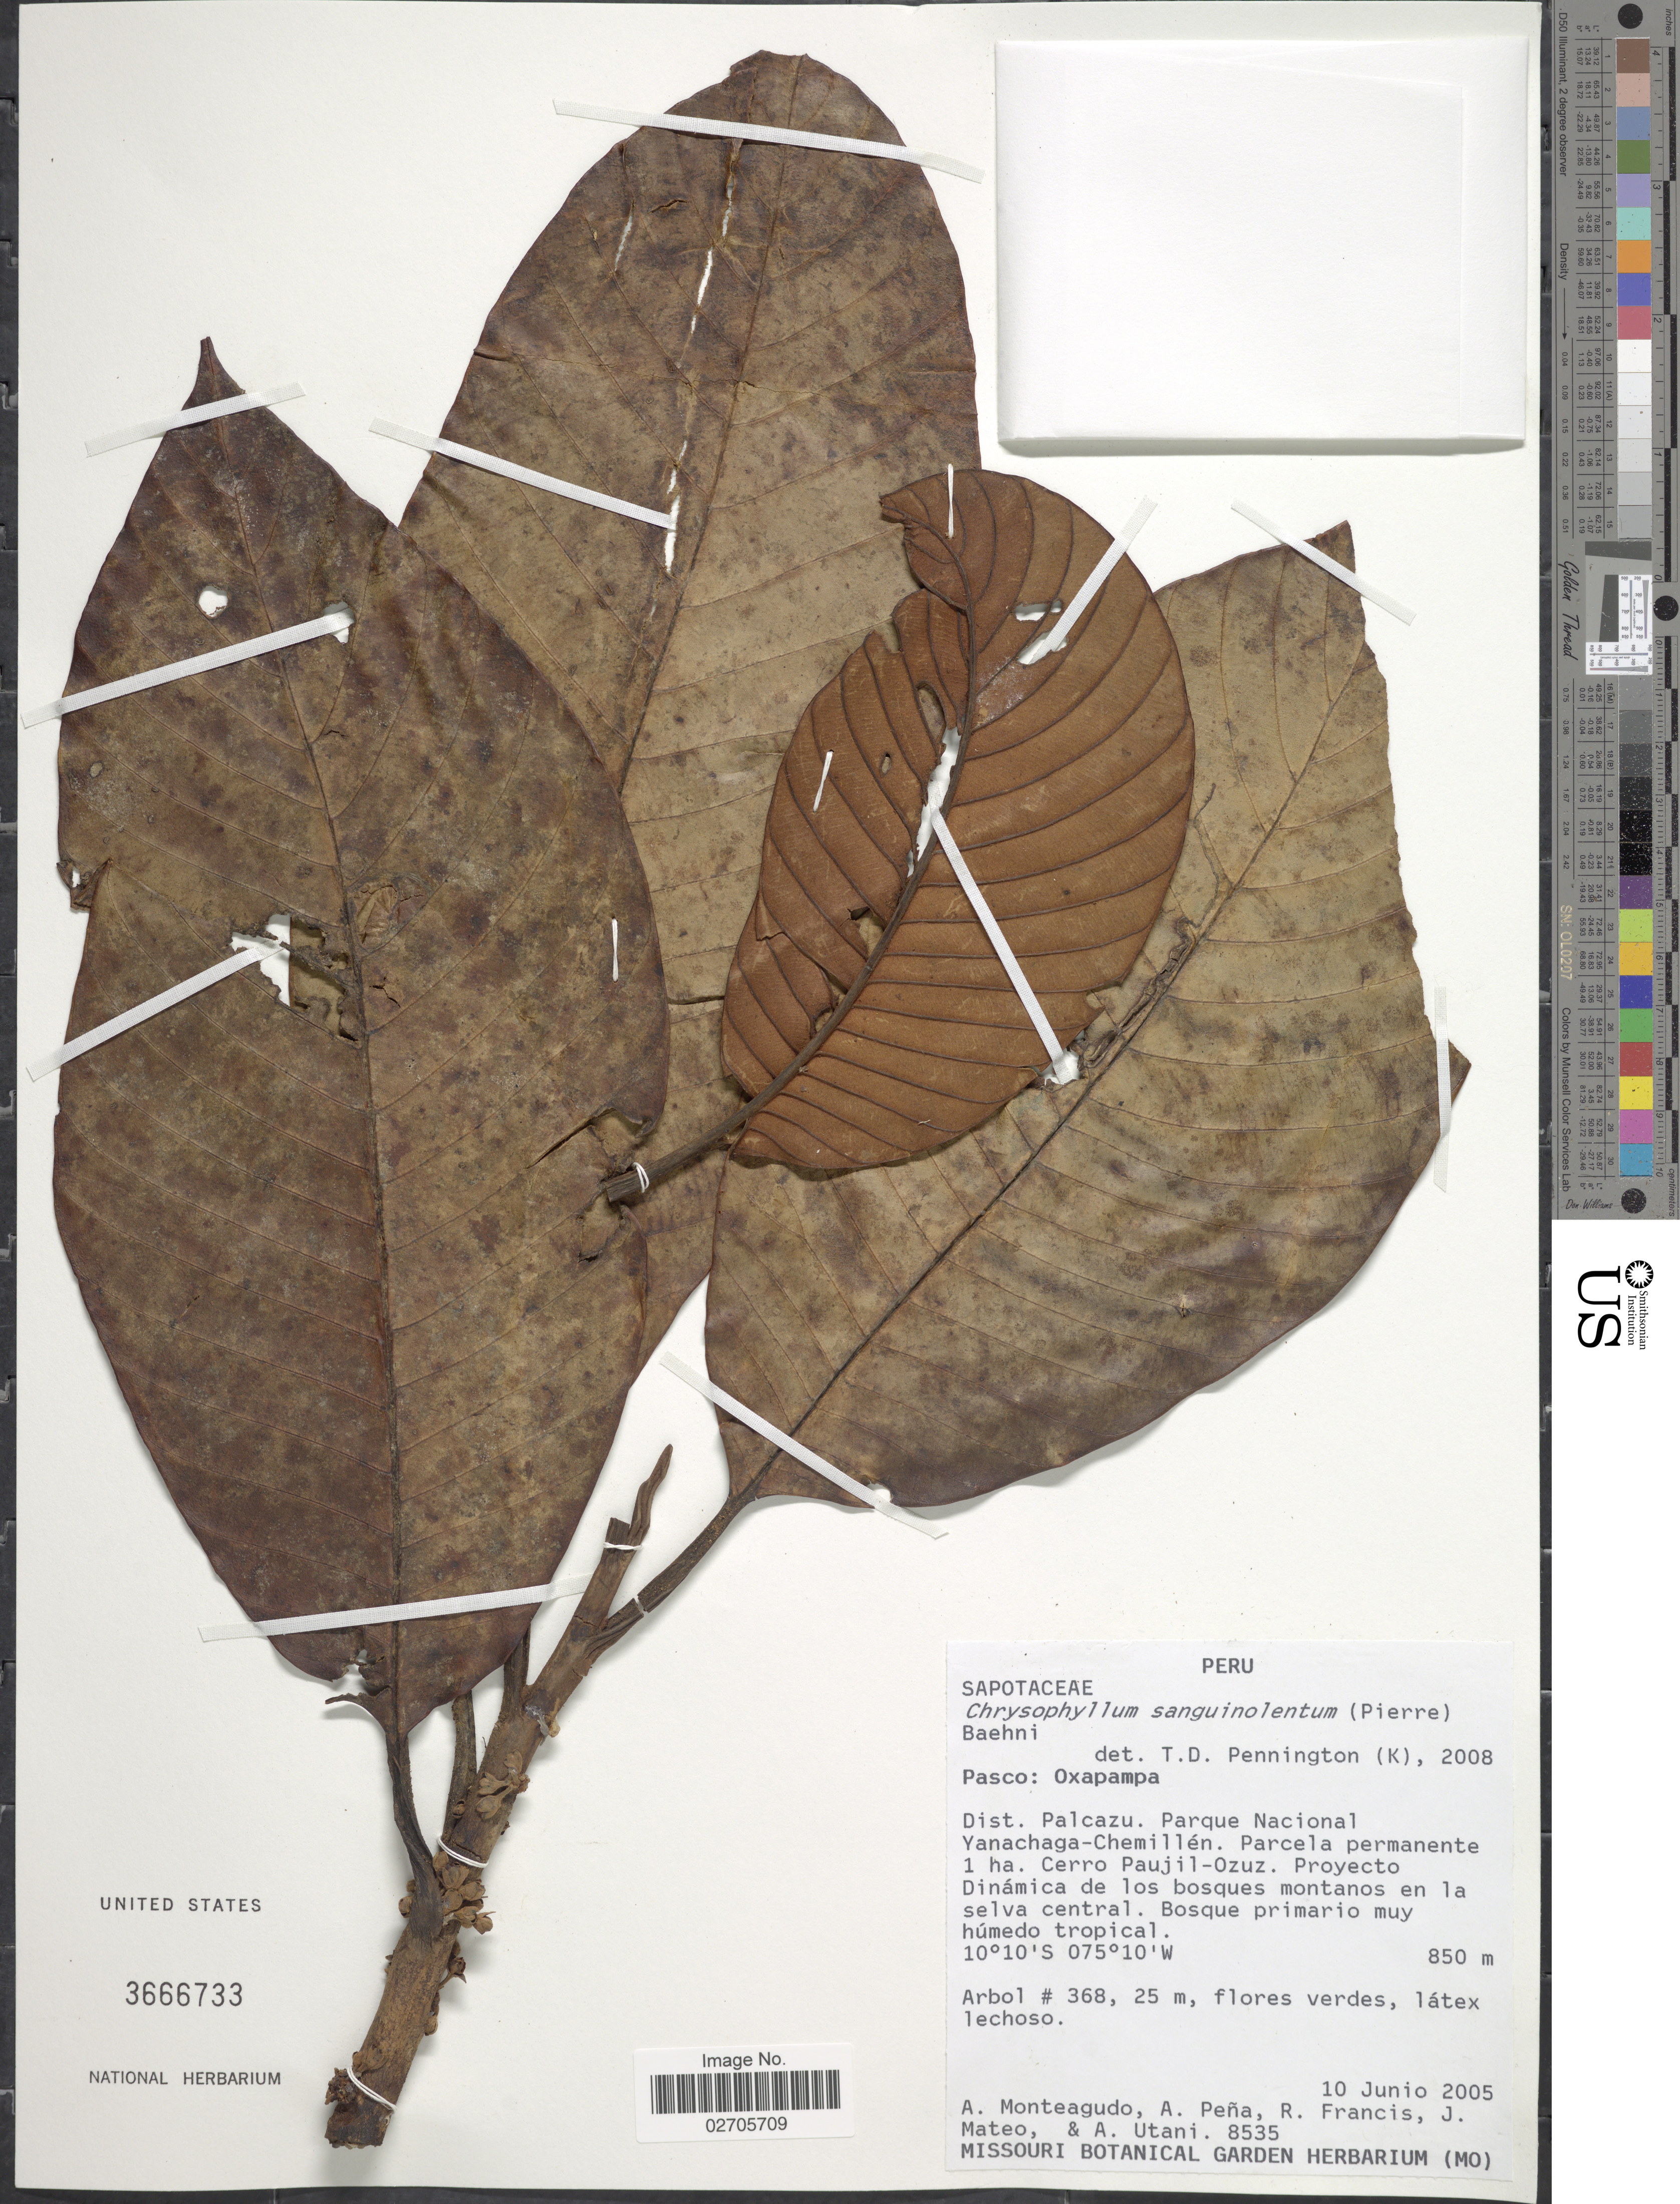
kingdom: Plantae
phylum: Tracheophyta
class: Magnoliopsida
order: Ericales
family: Sapotaceae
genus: Chrysophyllum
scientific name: Chrysophyllum sanguinolentum subsp. sanguinolentum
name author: (Pierre) Baehni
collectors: A. Monteagudo, A. Peña, R. Francis, J. Mateo & A. Utani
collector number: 8535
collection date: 2005-06-10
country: Peru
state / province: Pasco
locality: Oxapampa, Dist. Palcazu. Parque Nacional Yanachaga-Chemillén. Parcela permanente 1 ha. Cerro Paujil -Ozuz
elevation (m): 850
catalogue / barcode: US 3666733